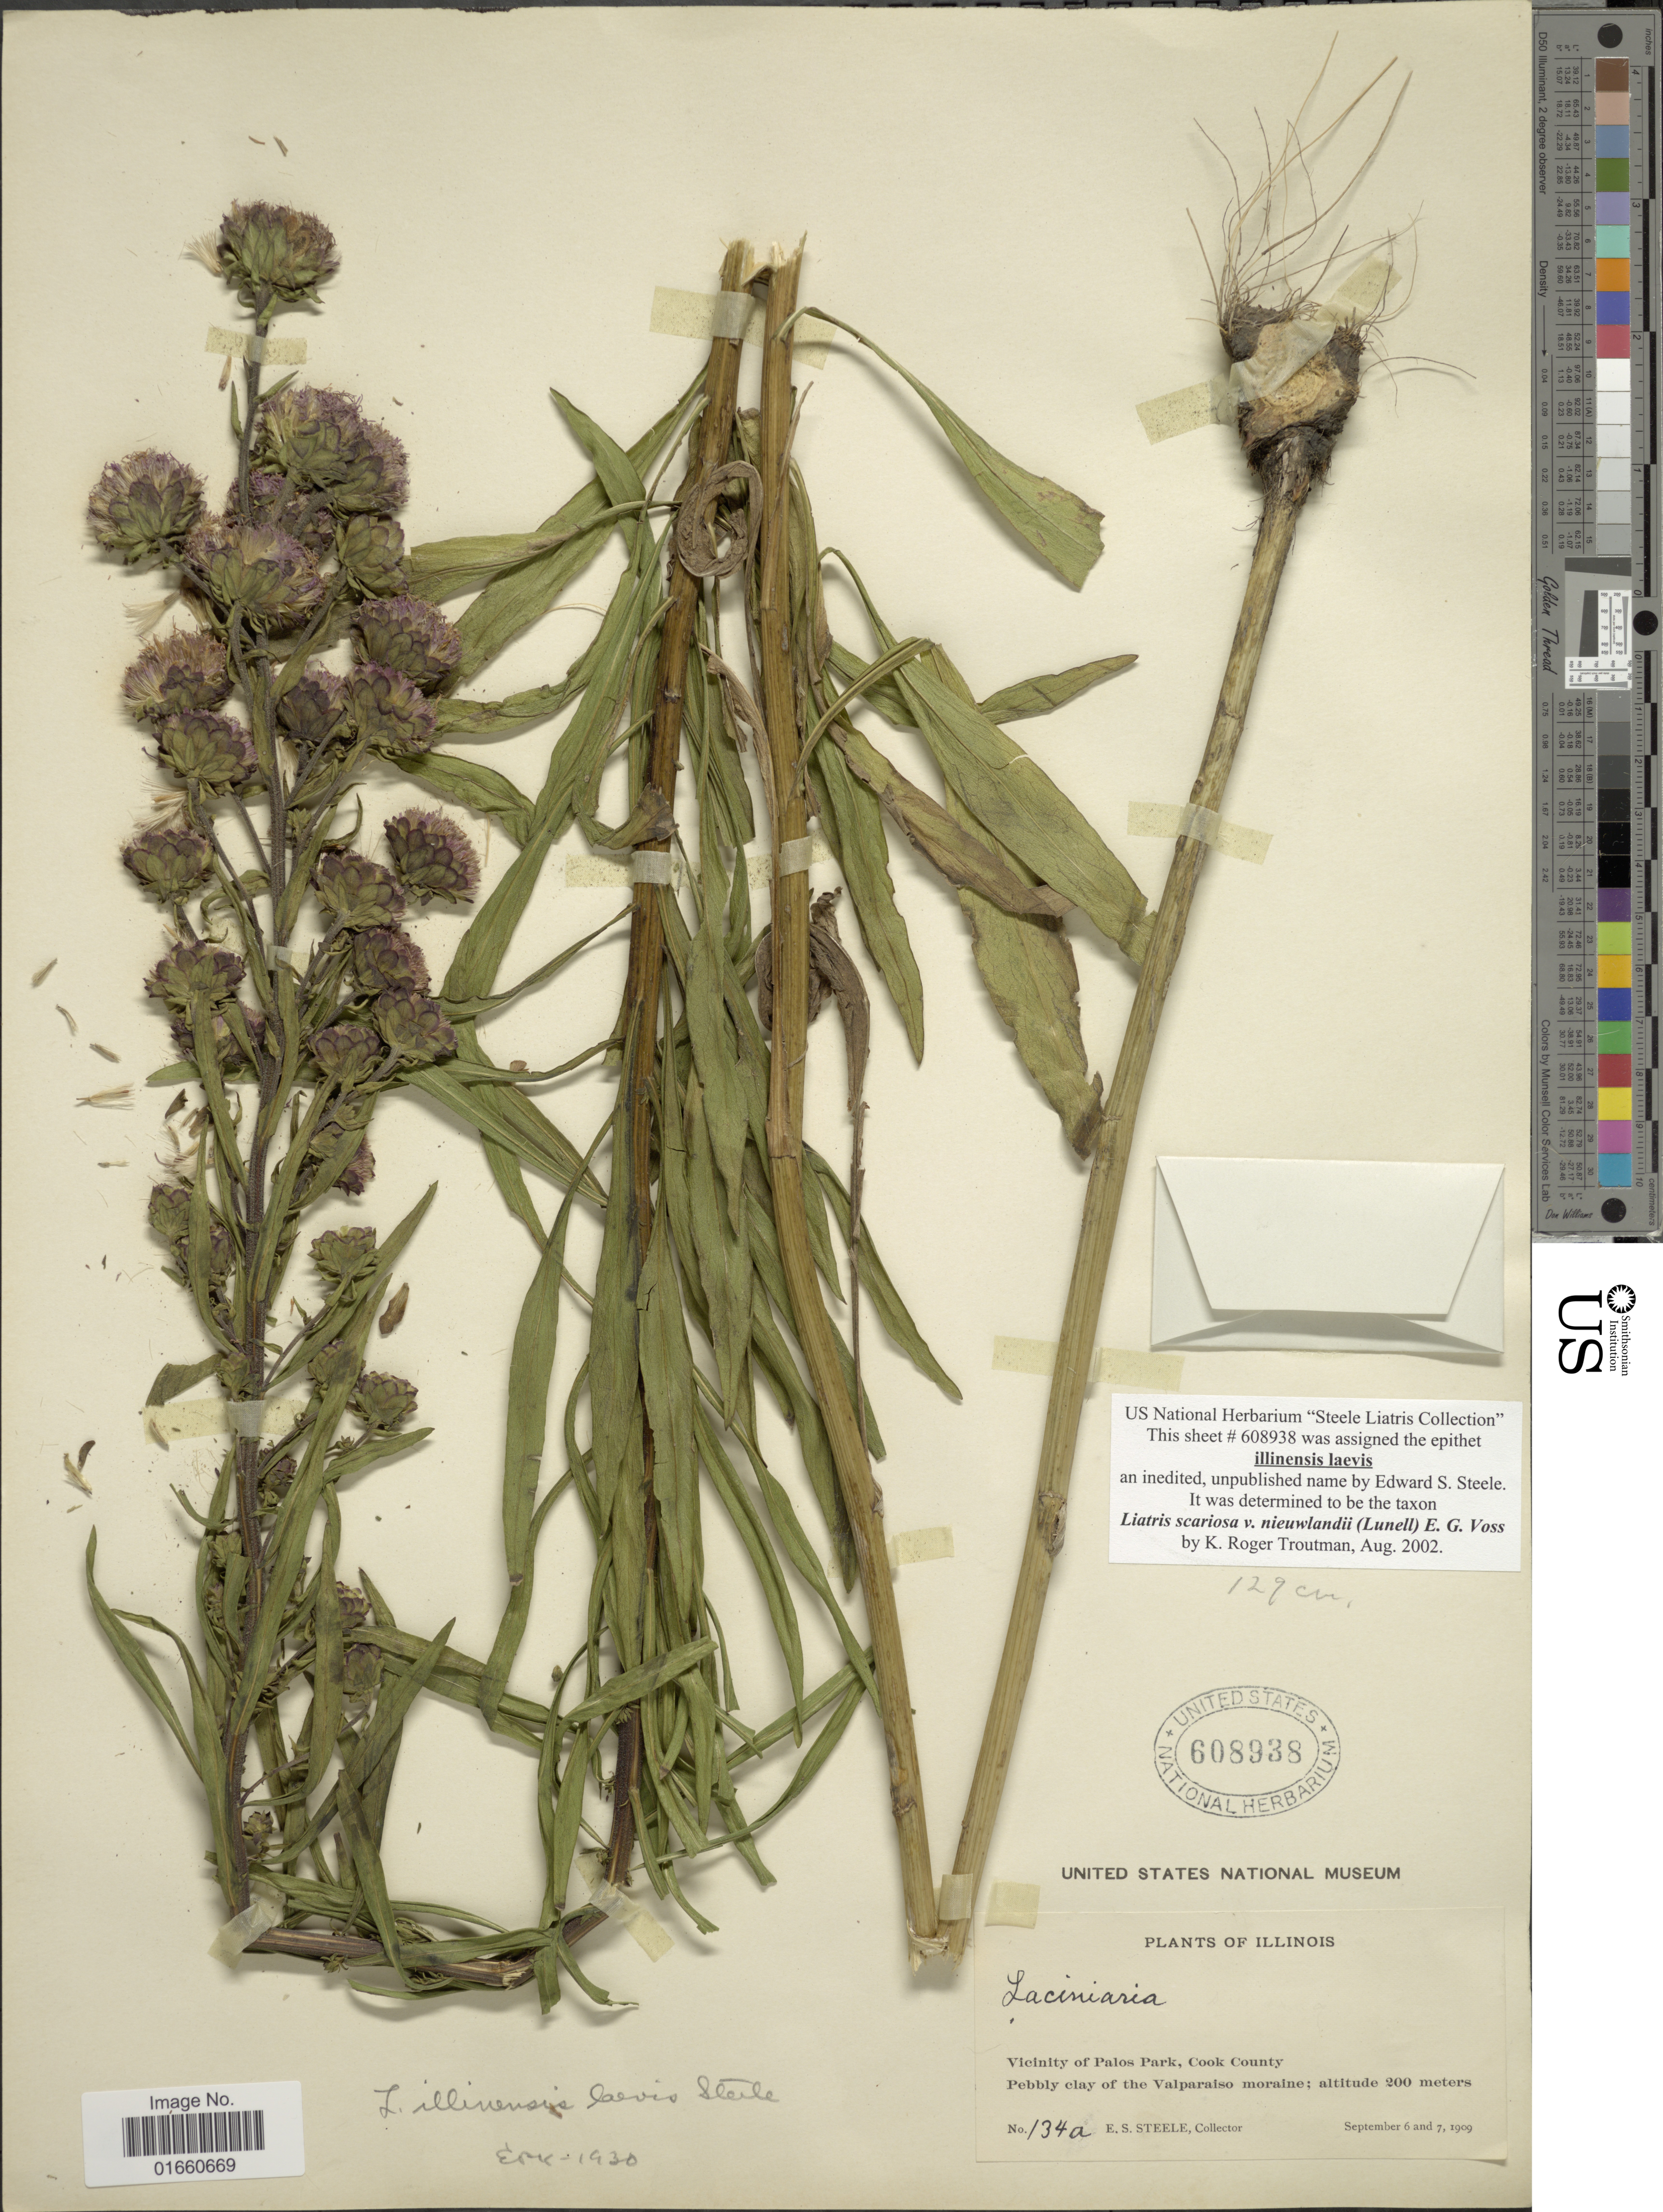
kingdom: Plantae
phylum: Tracheophyta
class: Magnoliopsida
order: Asterales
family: Asteraceae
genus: Liatris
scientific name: Liatris scariosa var. nieuwlandii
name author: (Lunell) E.G. Voss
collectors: E. Steele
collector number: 134a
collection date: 1909-09-06/1909-09-07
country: United States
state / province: Illinois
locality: Vicinity of Palos Park, Cook County, Pebbly caly of the Valparaiso moraine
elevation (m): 200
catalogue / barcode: US 608938